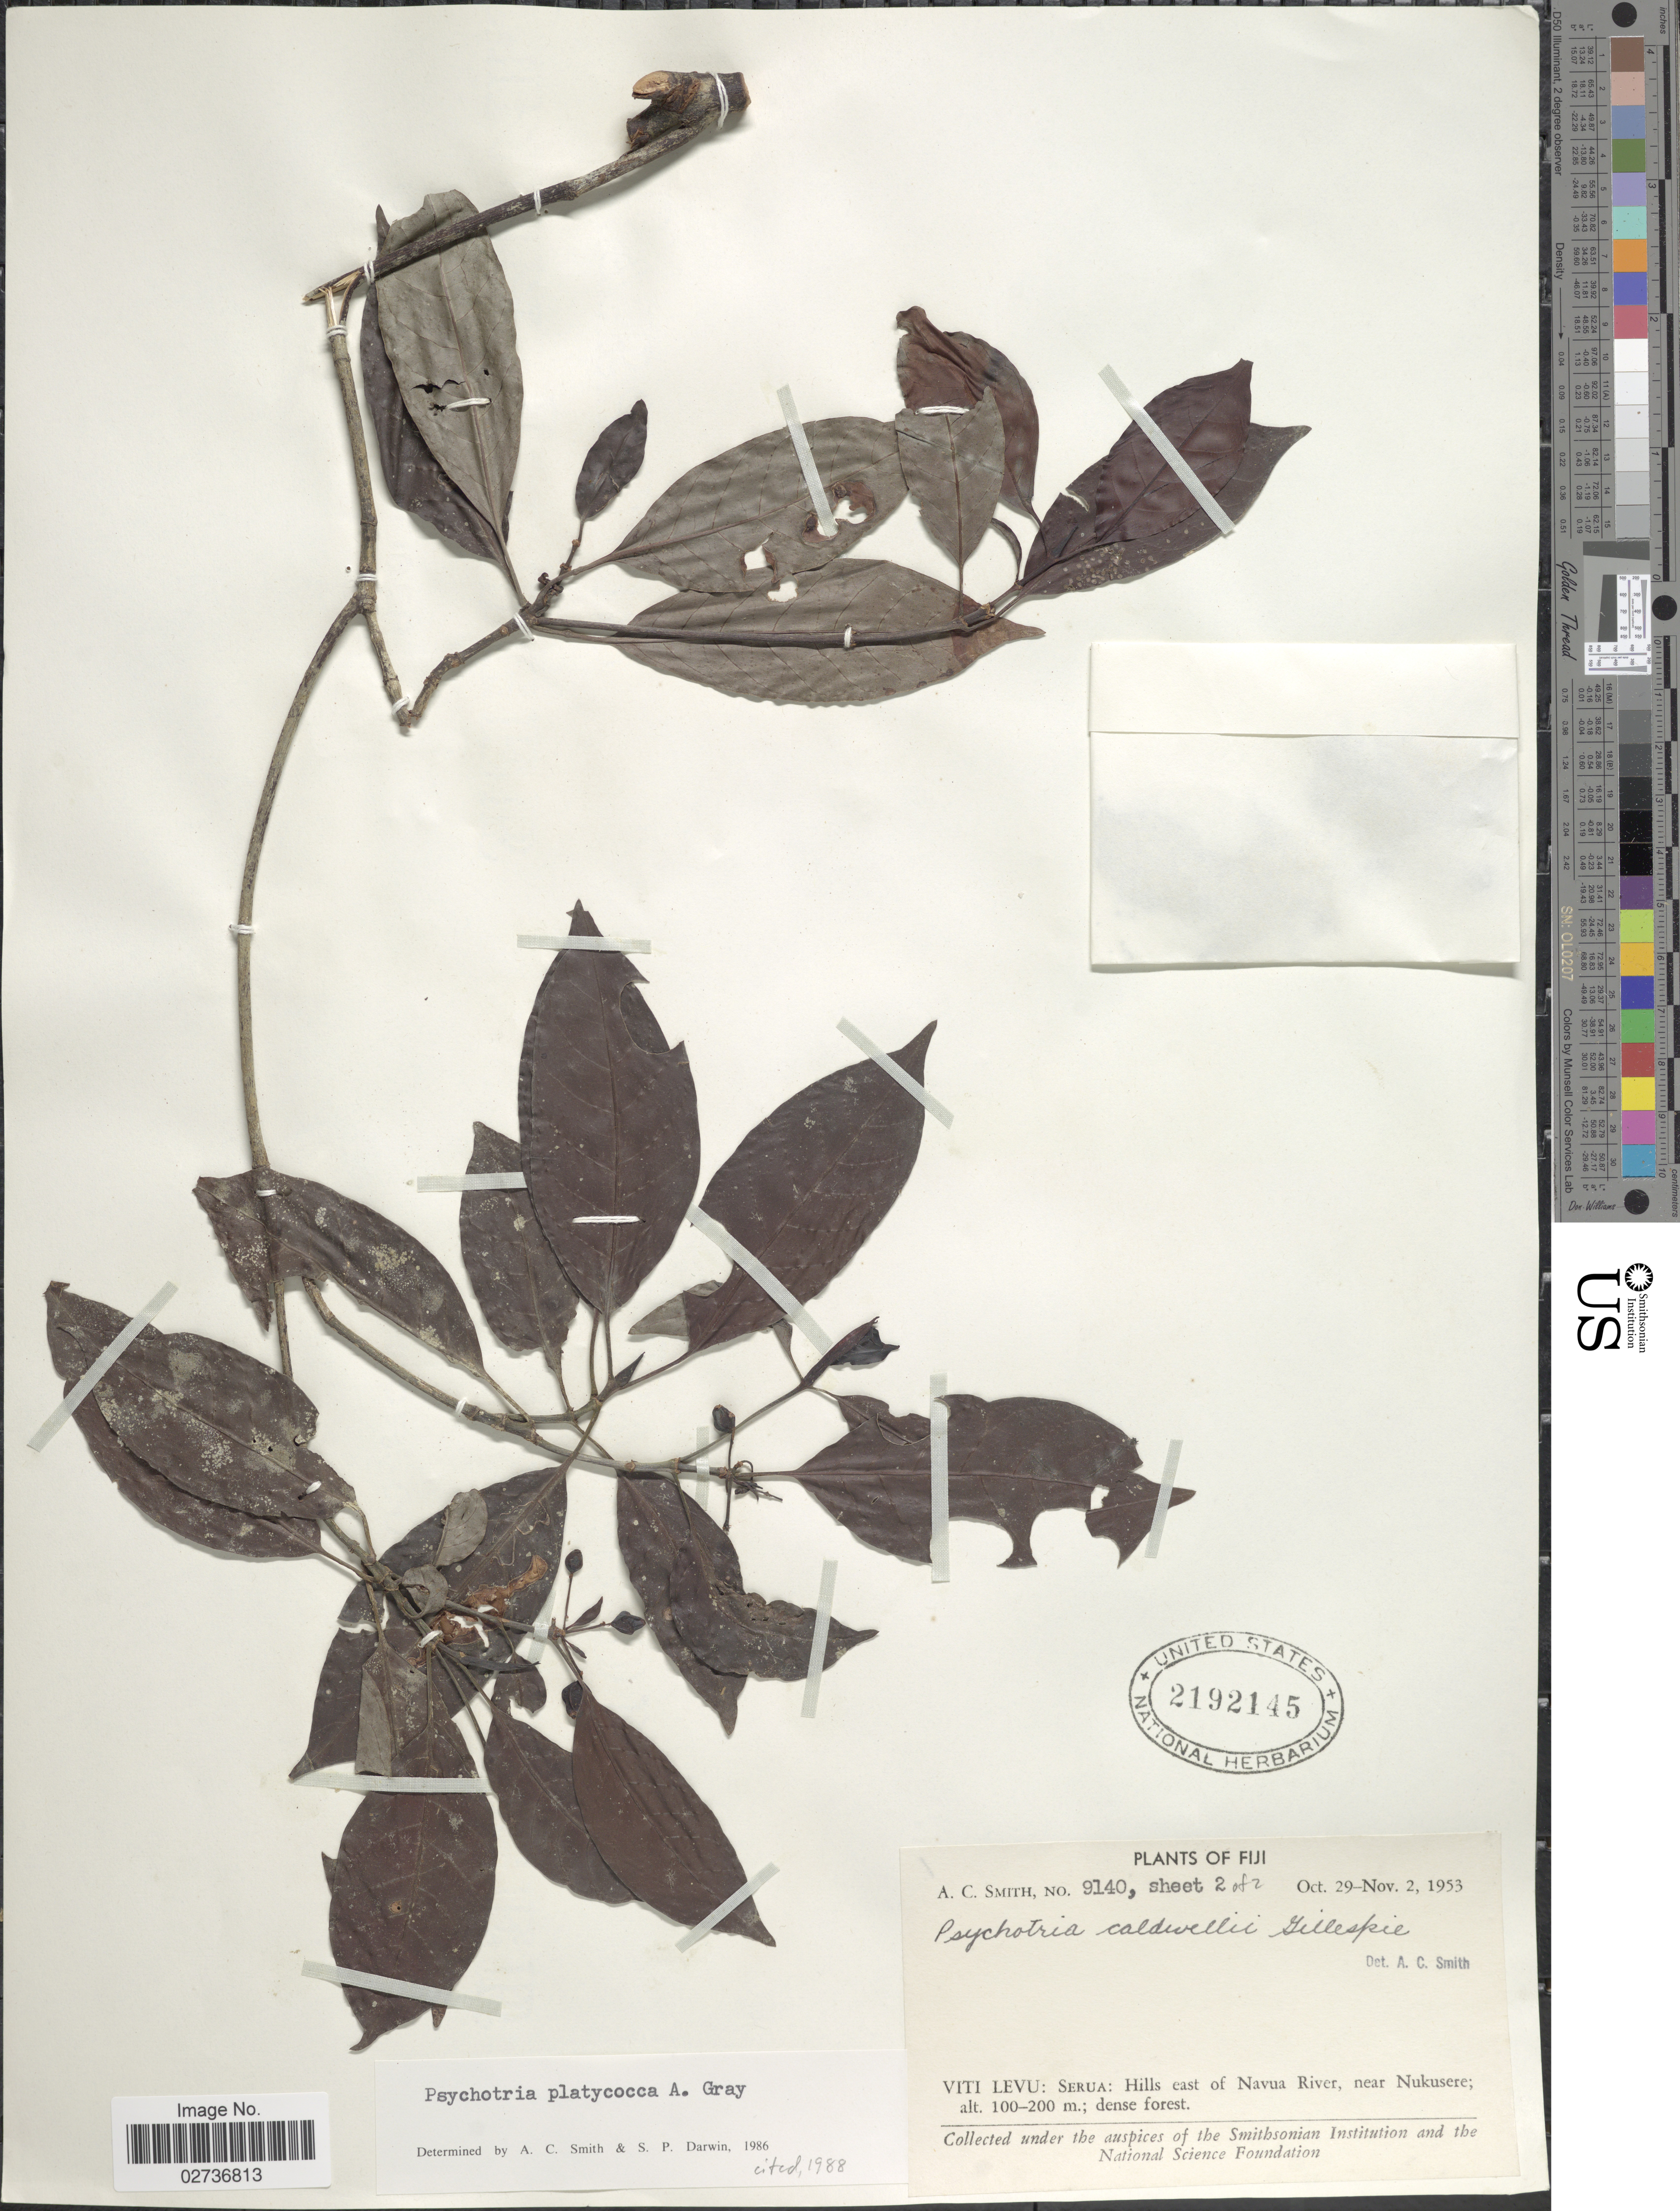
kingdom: Plantae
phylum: Tracheophyta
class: Magnoliopsida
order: Gentianales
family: Rubiaceae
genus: Psychotria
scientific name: Psychotria platycocca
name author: A. Gray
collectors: A. C. Smith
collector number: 9140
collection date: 1953-10-29/1953-11-02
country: Fiji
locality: Viti Levu: Serua: Hills east of Navua River, near Nukusere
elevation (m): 100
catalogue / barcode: US 2192145